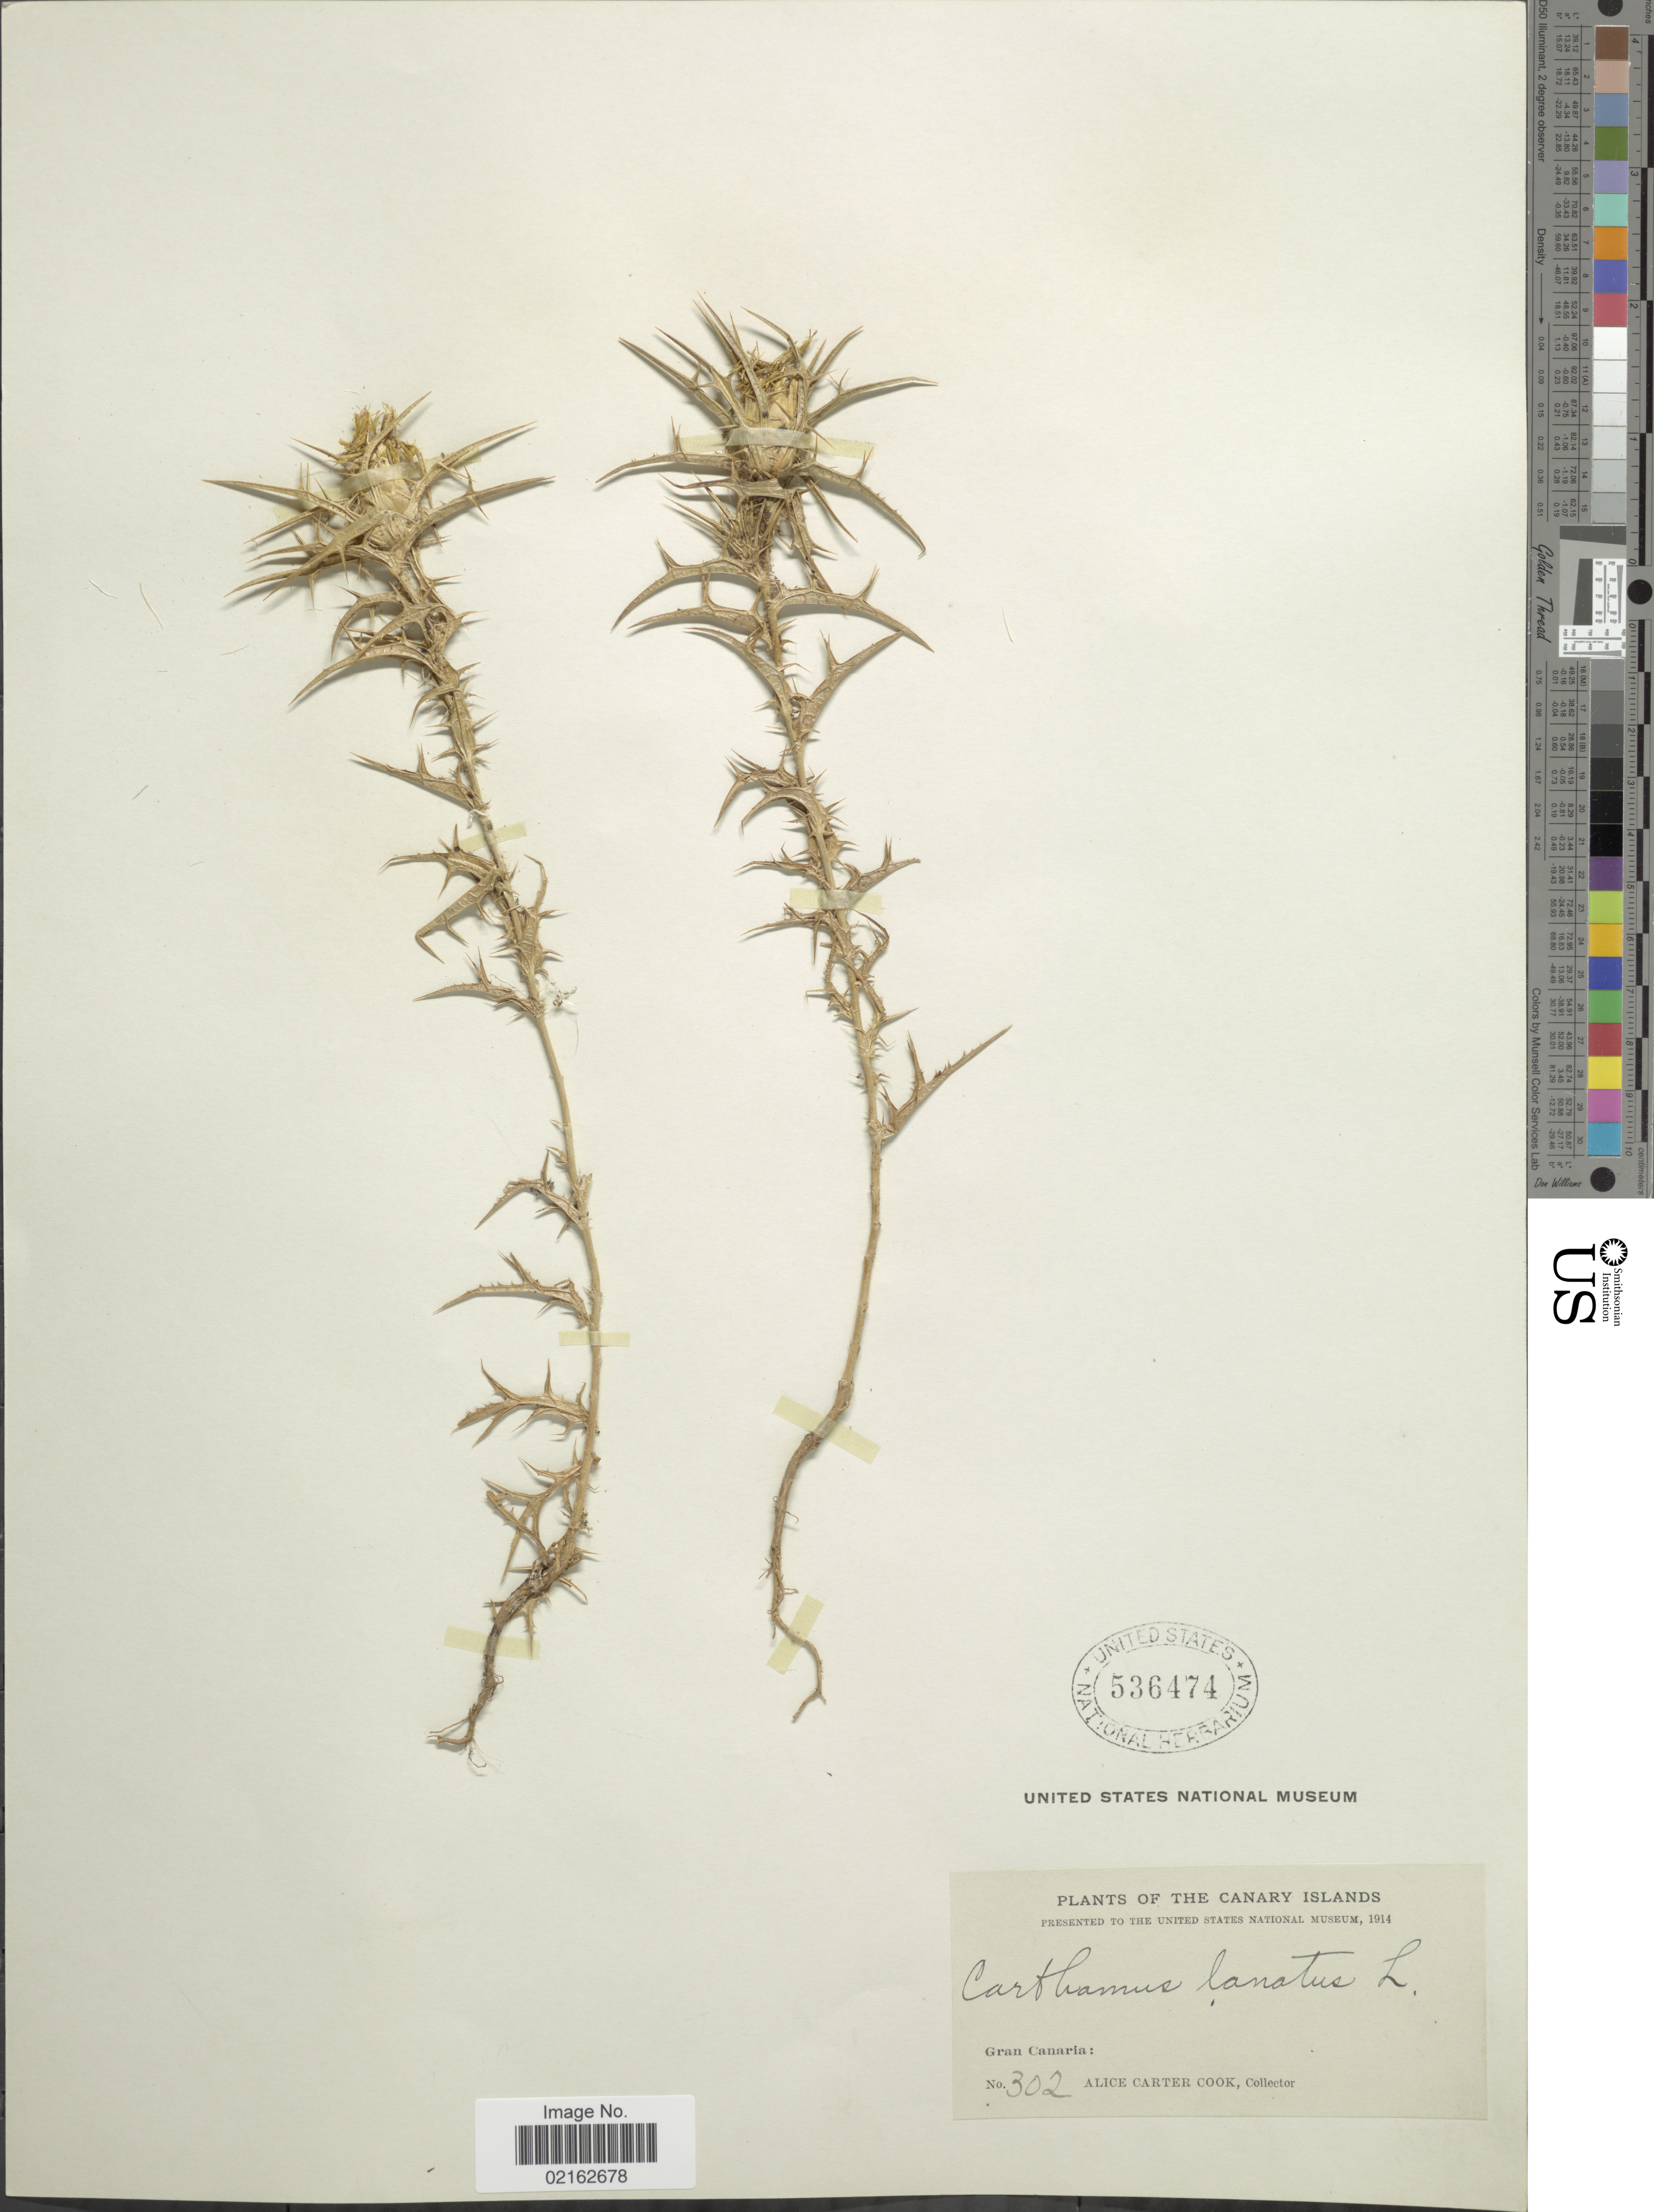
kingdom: Plantae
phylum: Tracheophyta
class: Magnoliopsida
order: Asterales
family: Asteraceae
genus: Carthamus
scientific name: Carthamus lanatus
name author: L.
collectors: Alice C. Cook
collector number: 302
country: Spain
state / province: Canarias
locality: Canary Islands, Gran Canaria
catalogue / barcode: US 536474